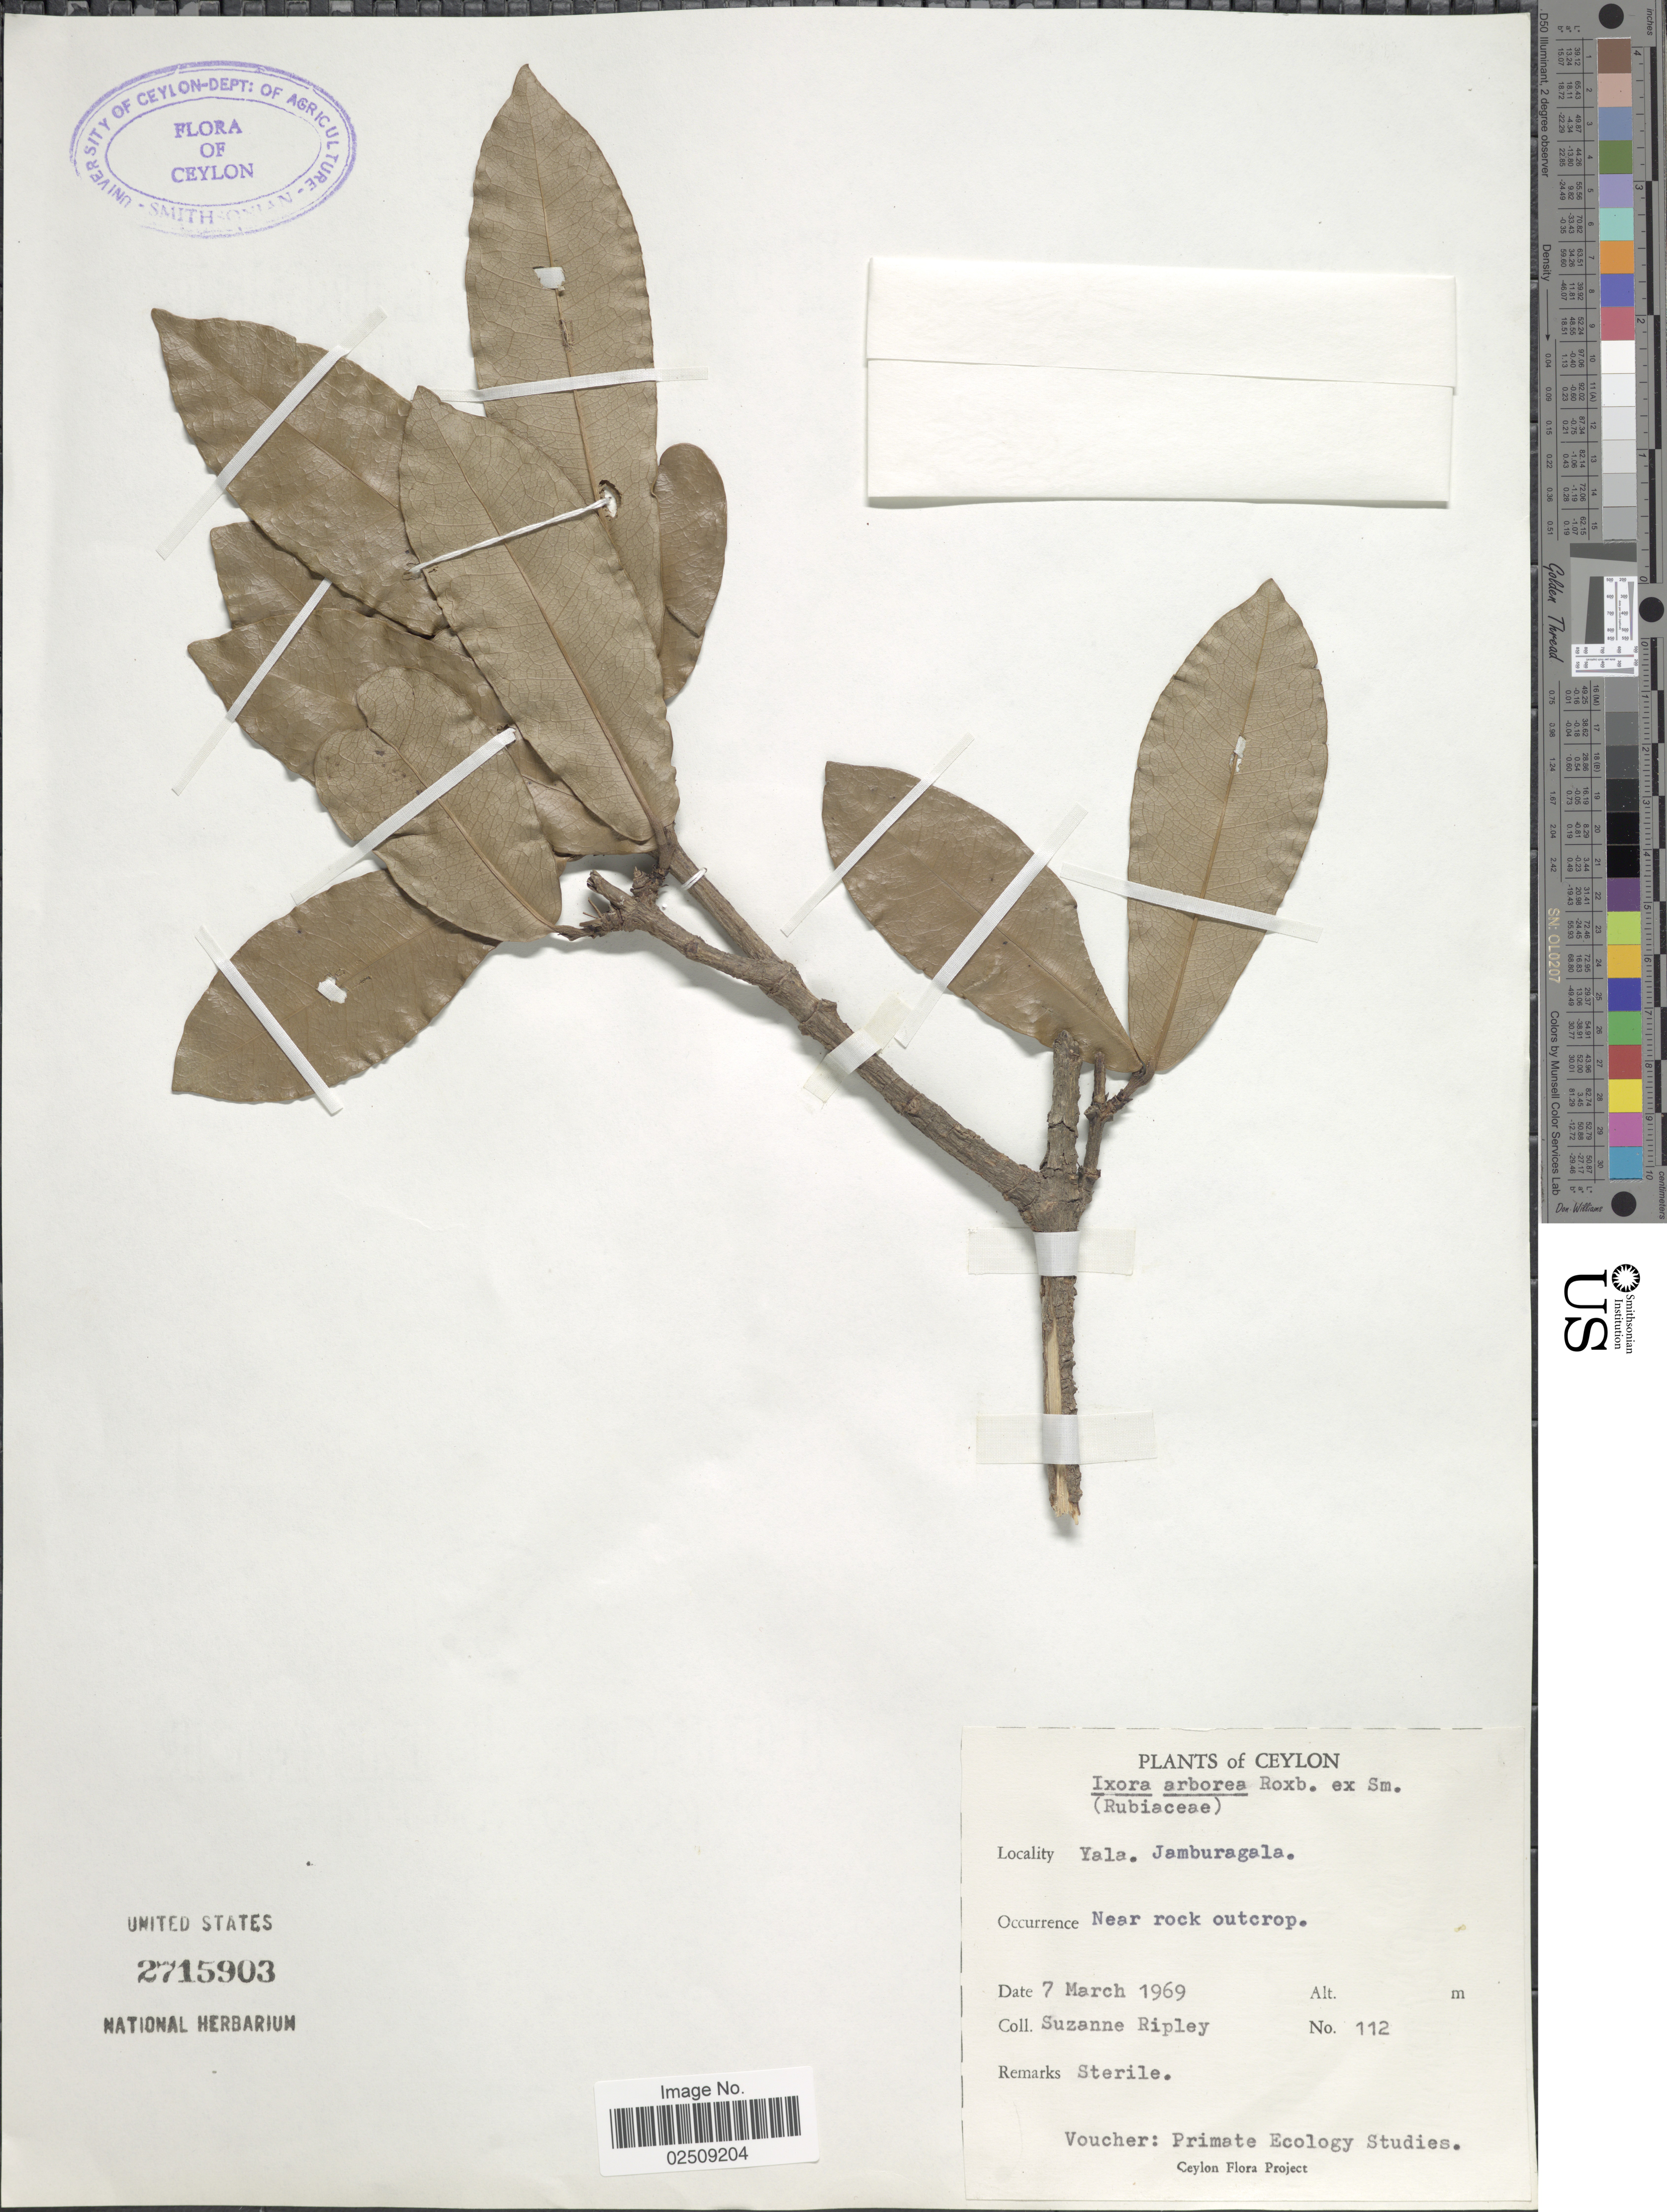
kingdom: Plantae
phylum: Tracheophyta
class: Magnoliopsida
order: Gentianales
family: Rubiaceae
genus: Ixora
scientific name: Ixora pavetta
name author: Andrews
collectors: S. Ripley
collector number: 112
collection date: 1969-03-07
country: Sri Lanka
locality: Ceylon. Yala. Jamburagala.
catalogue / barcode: US 2715903